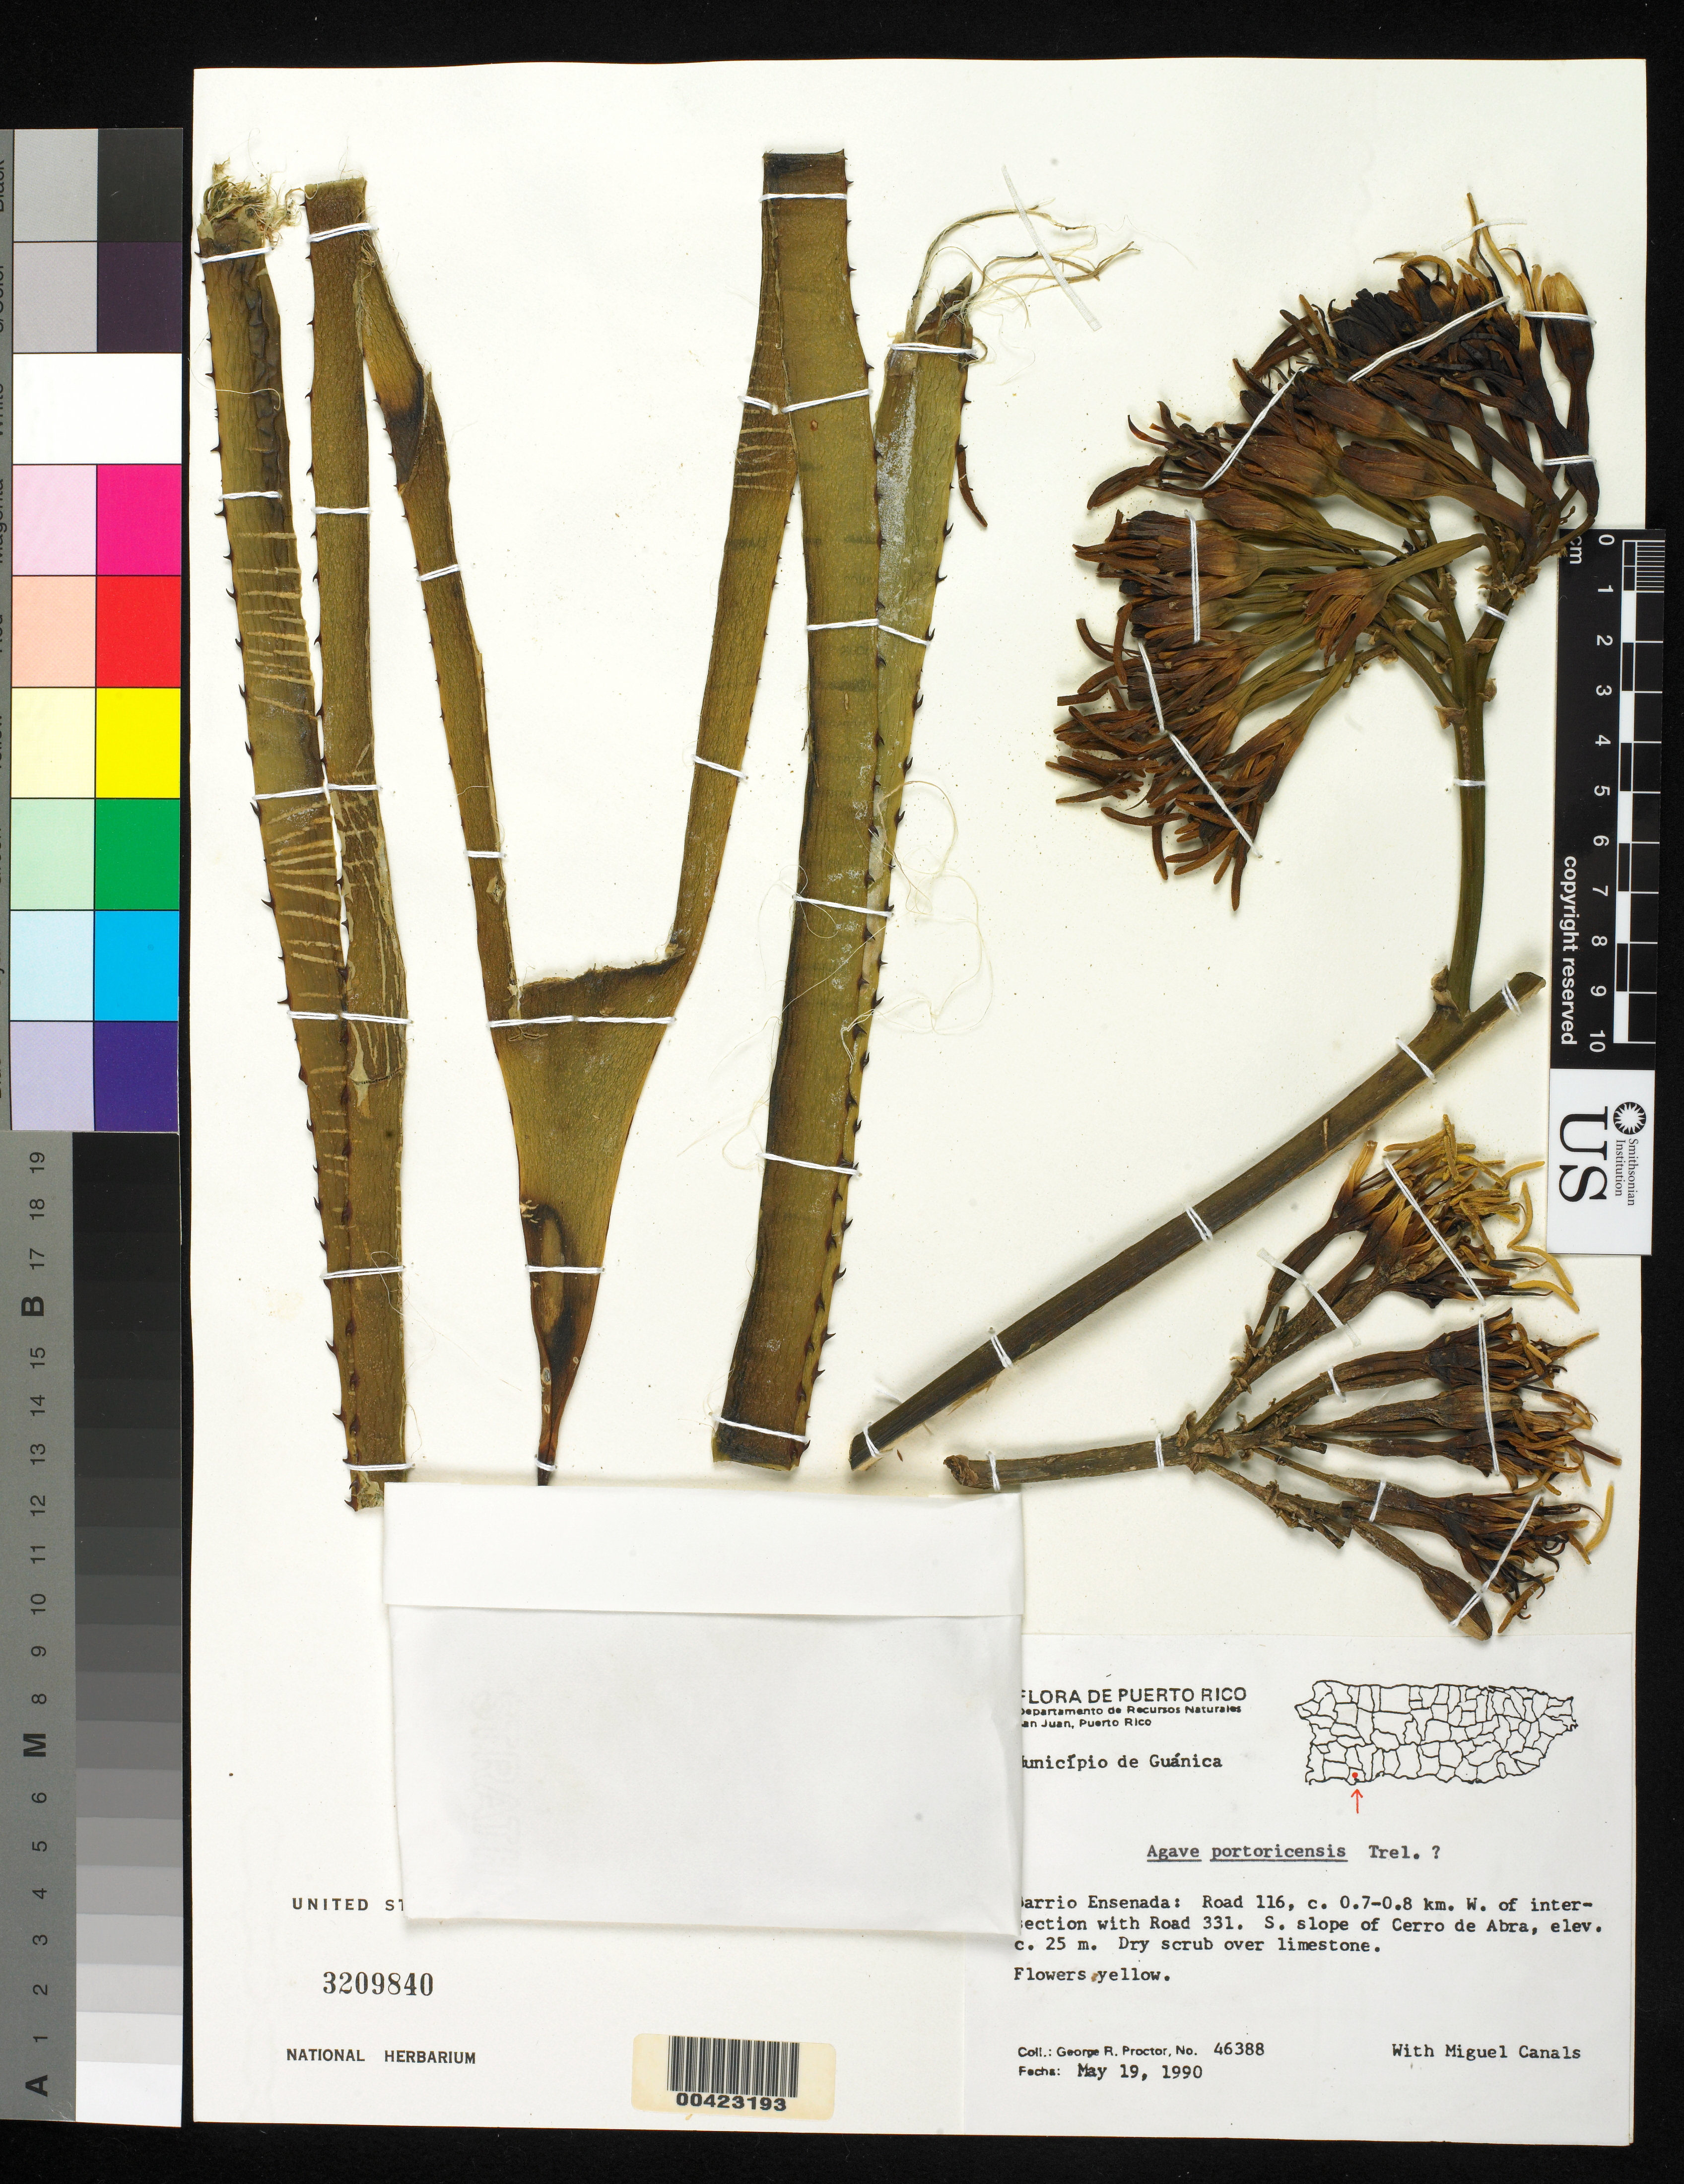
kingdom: Plantae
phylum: Tracheophyta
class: Liliopsida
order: Asparagales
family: Asparagaceae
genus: Agave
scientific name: Agave missionum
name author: Trel.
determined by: Acevedo-Rodríguez, P., (BOT), Smithsonian Institution - National Museum of Natural History (UNITED STATES)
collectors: G. R. Proctor & M. Canals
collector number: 46388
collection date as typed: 19 May 1990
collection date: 1990-05-19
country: Puerto Rico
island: Greater Antilles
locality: San juan, barrio ensenada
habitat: Dry scrub over limestone.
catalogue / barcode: US 3209840